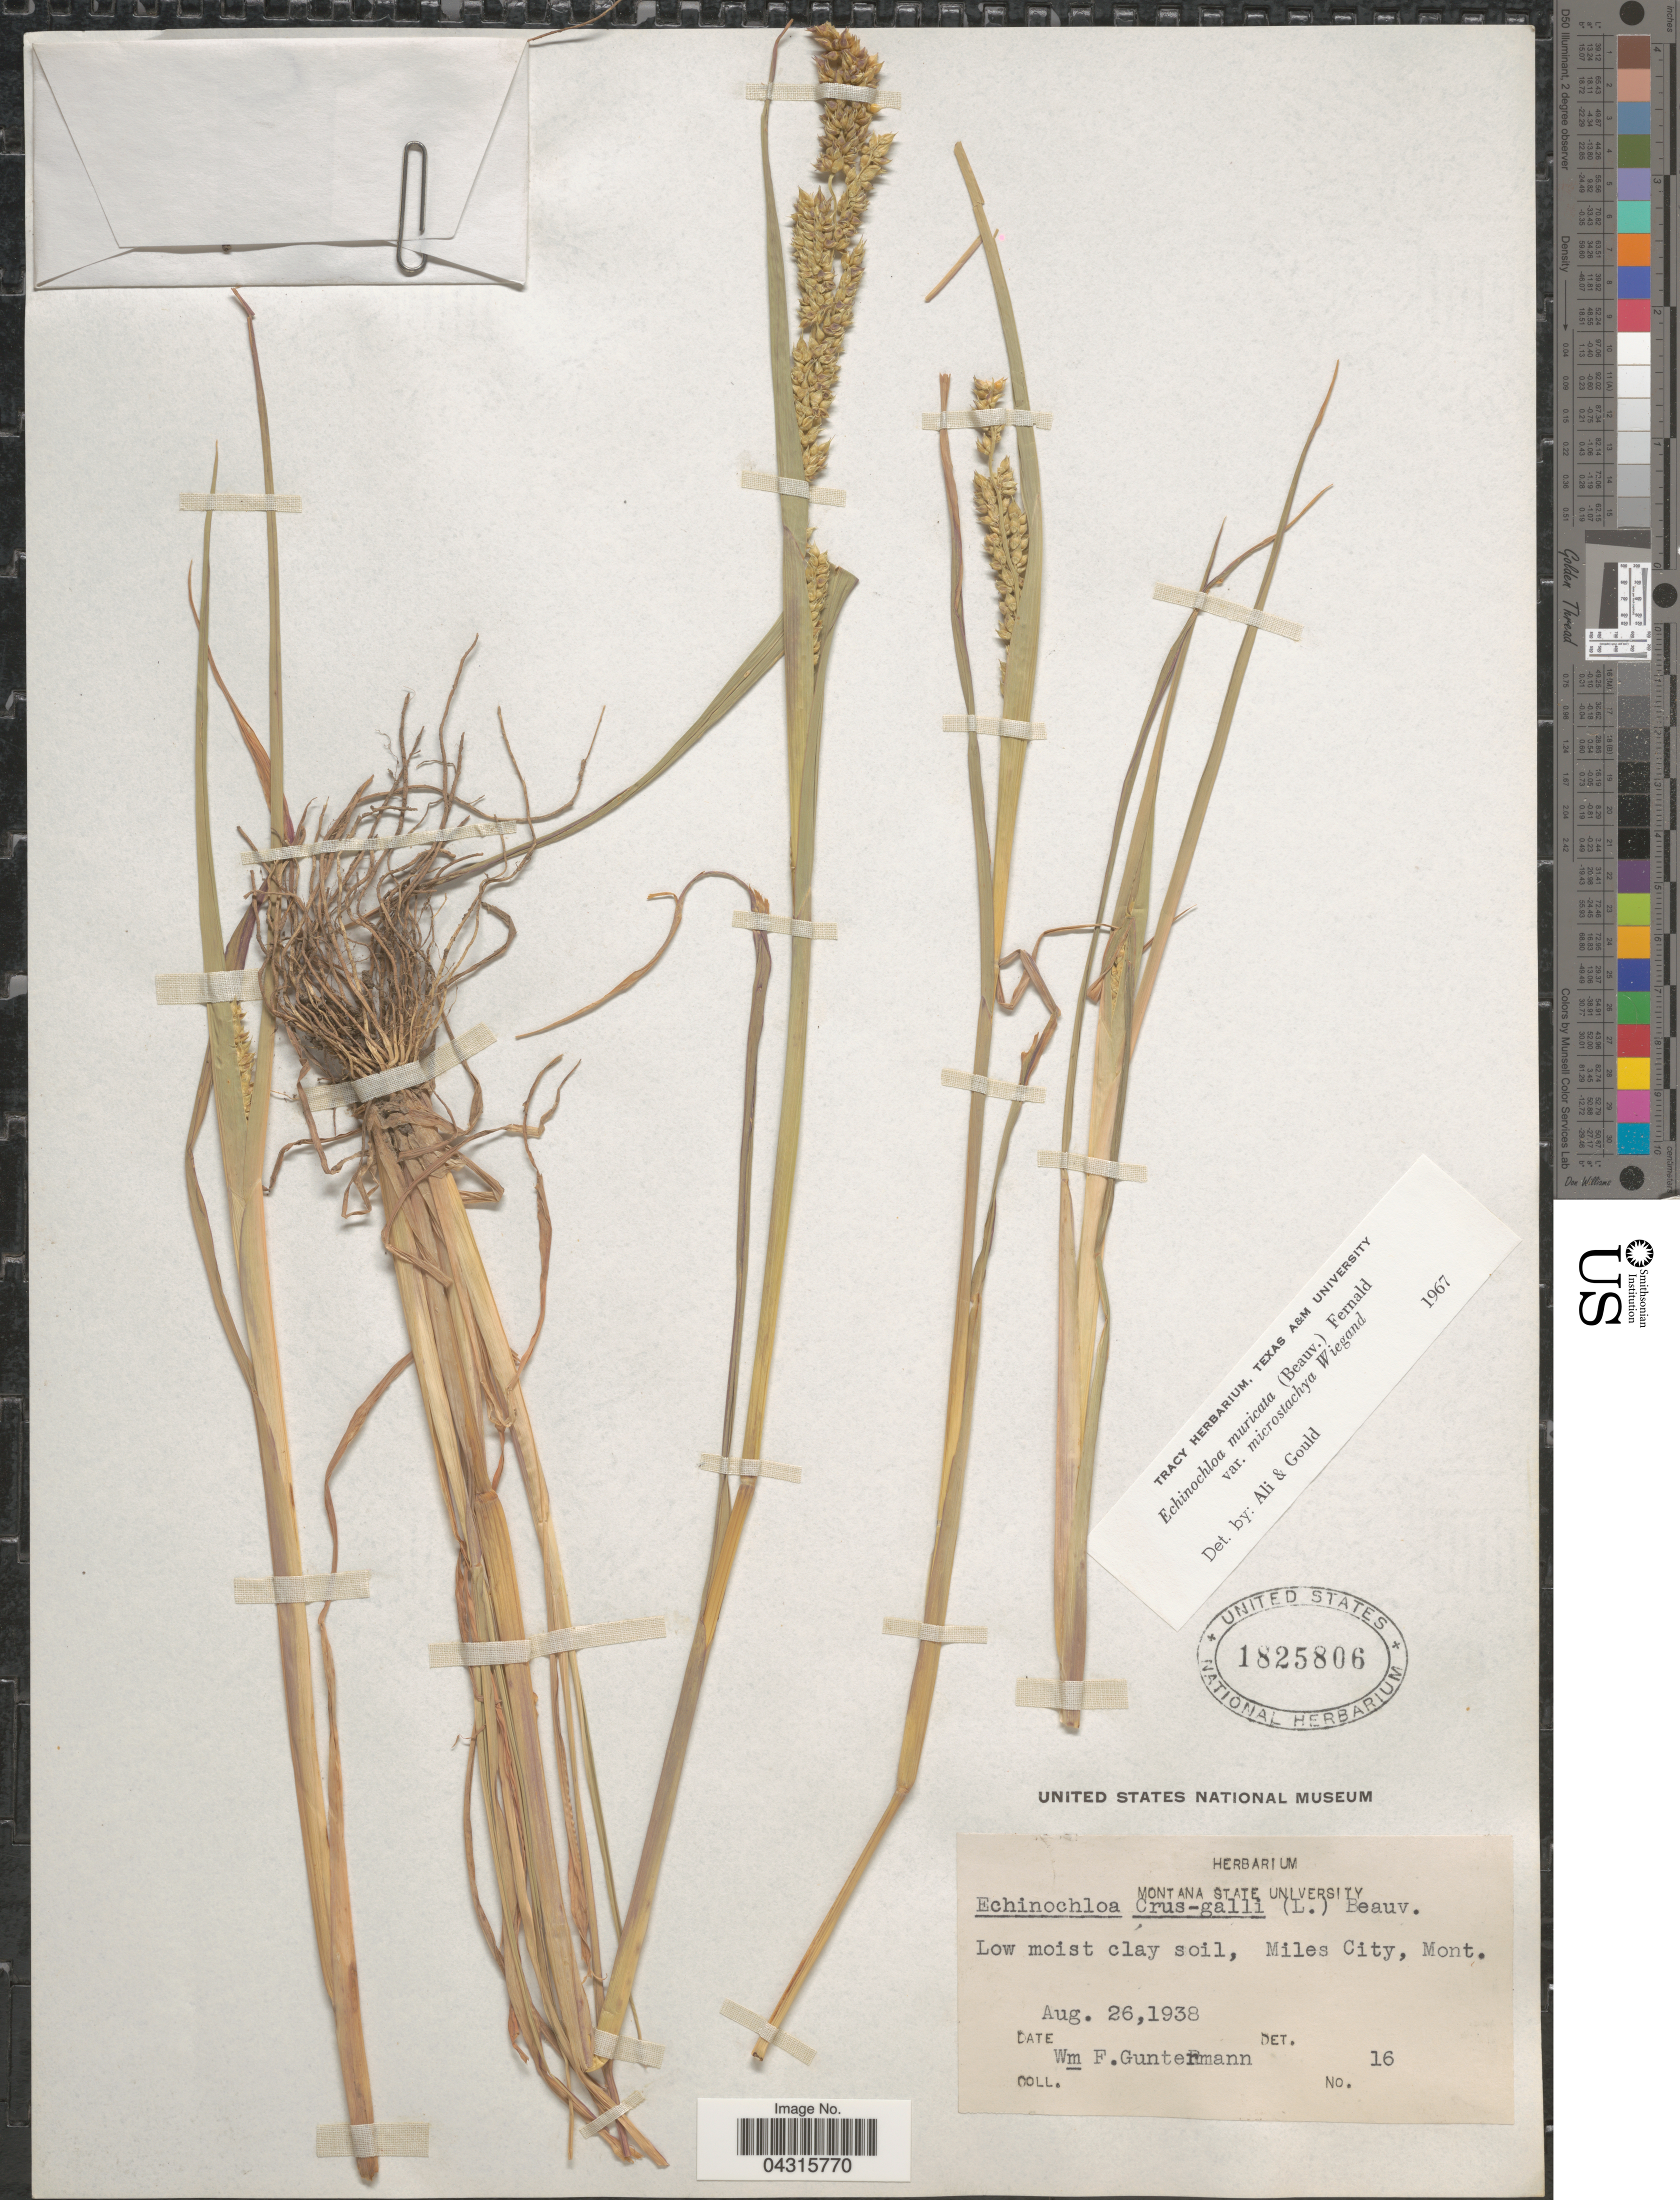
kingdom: Plantae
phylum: Tracheophyta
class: Liliopsida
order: Poales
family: Poaceae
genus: Echinochloa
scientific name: Echinochloa muricata var. microstachya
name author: Wiegand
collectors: W. Guntermann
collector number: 16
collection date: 1938-08-26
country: United States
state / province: Montana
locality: Low moist clay soil, Miles City.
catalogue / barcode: US 1825806